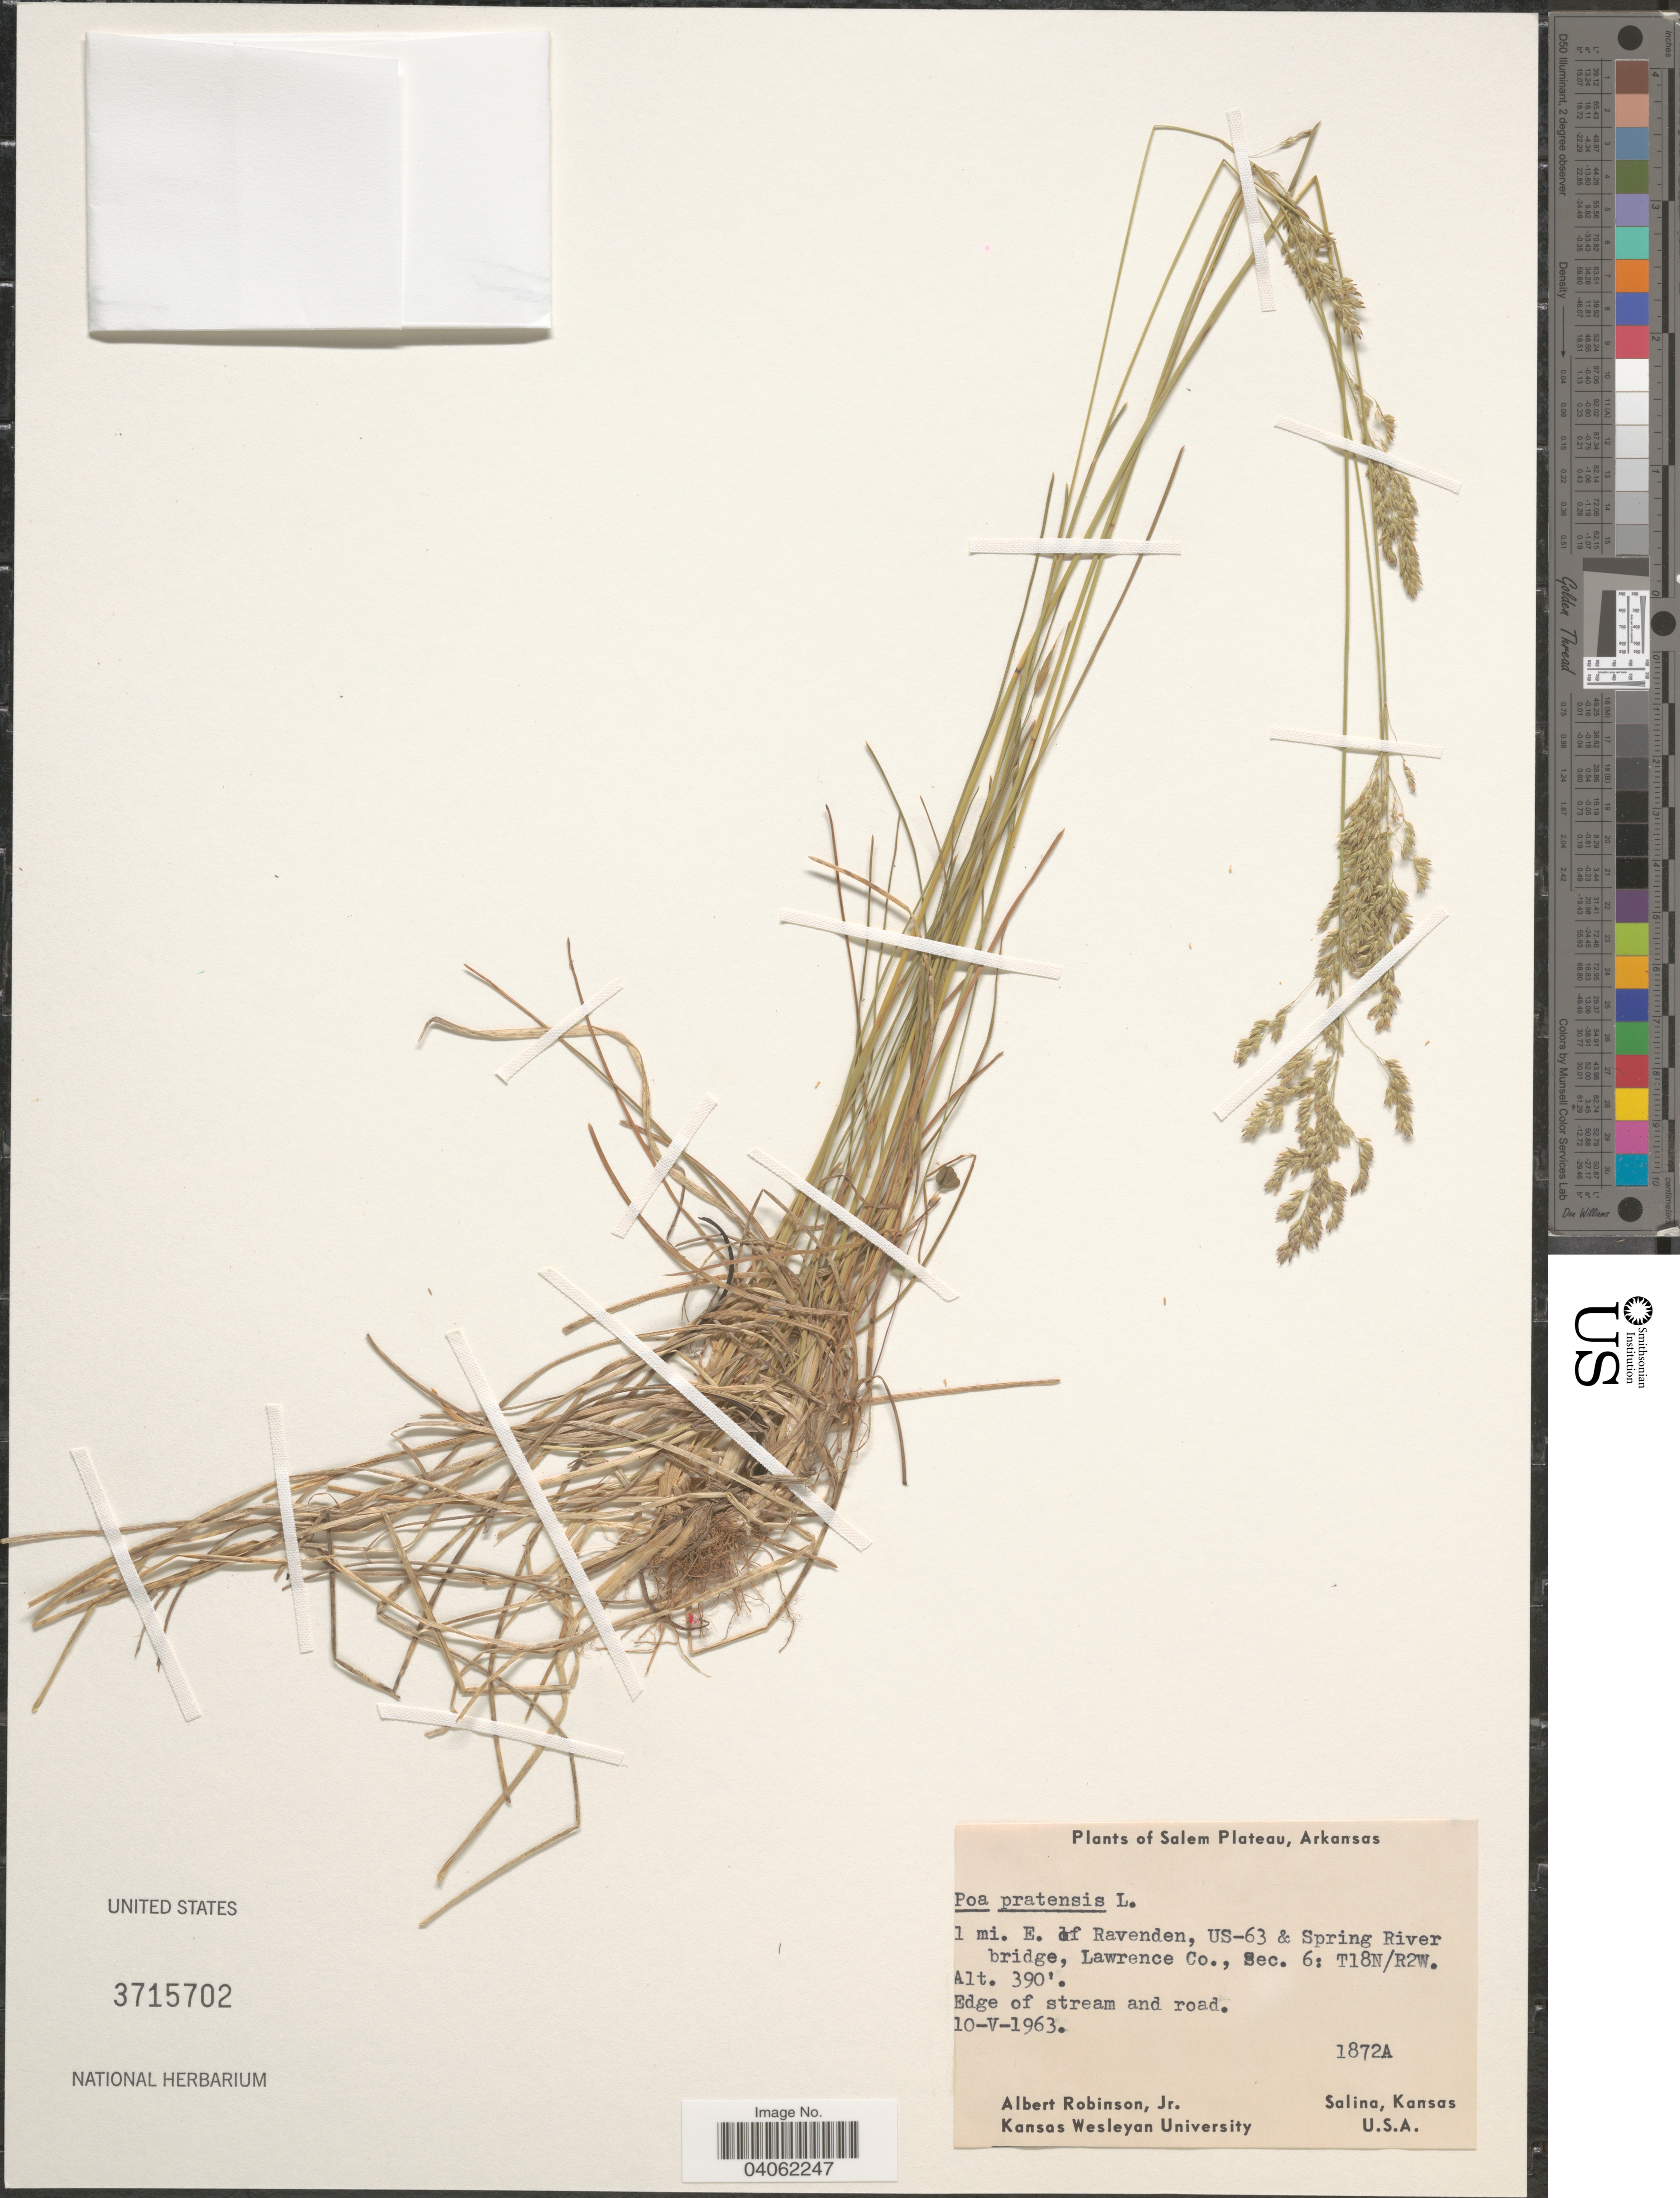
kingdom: Plantae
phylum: Tracheophyta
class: Liliopsida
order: Poales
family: Poaceae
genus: Poa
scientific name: Poa pratensis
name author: L.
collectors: A. Robinson Jr.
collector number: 1872A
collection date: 1963-05-10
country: United States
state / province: Arkansas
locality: Salem Plateau. 1 mi. E. of Ravenden, US-63 & Spring River bridge, Lawrence Co., Sec. 6: T18N/R2W. Edge of stream and road.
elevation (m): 119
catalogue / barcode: US 3715702